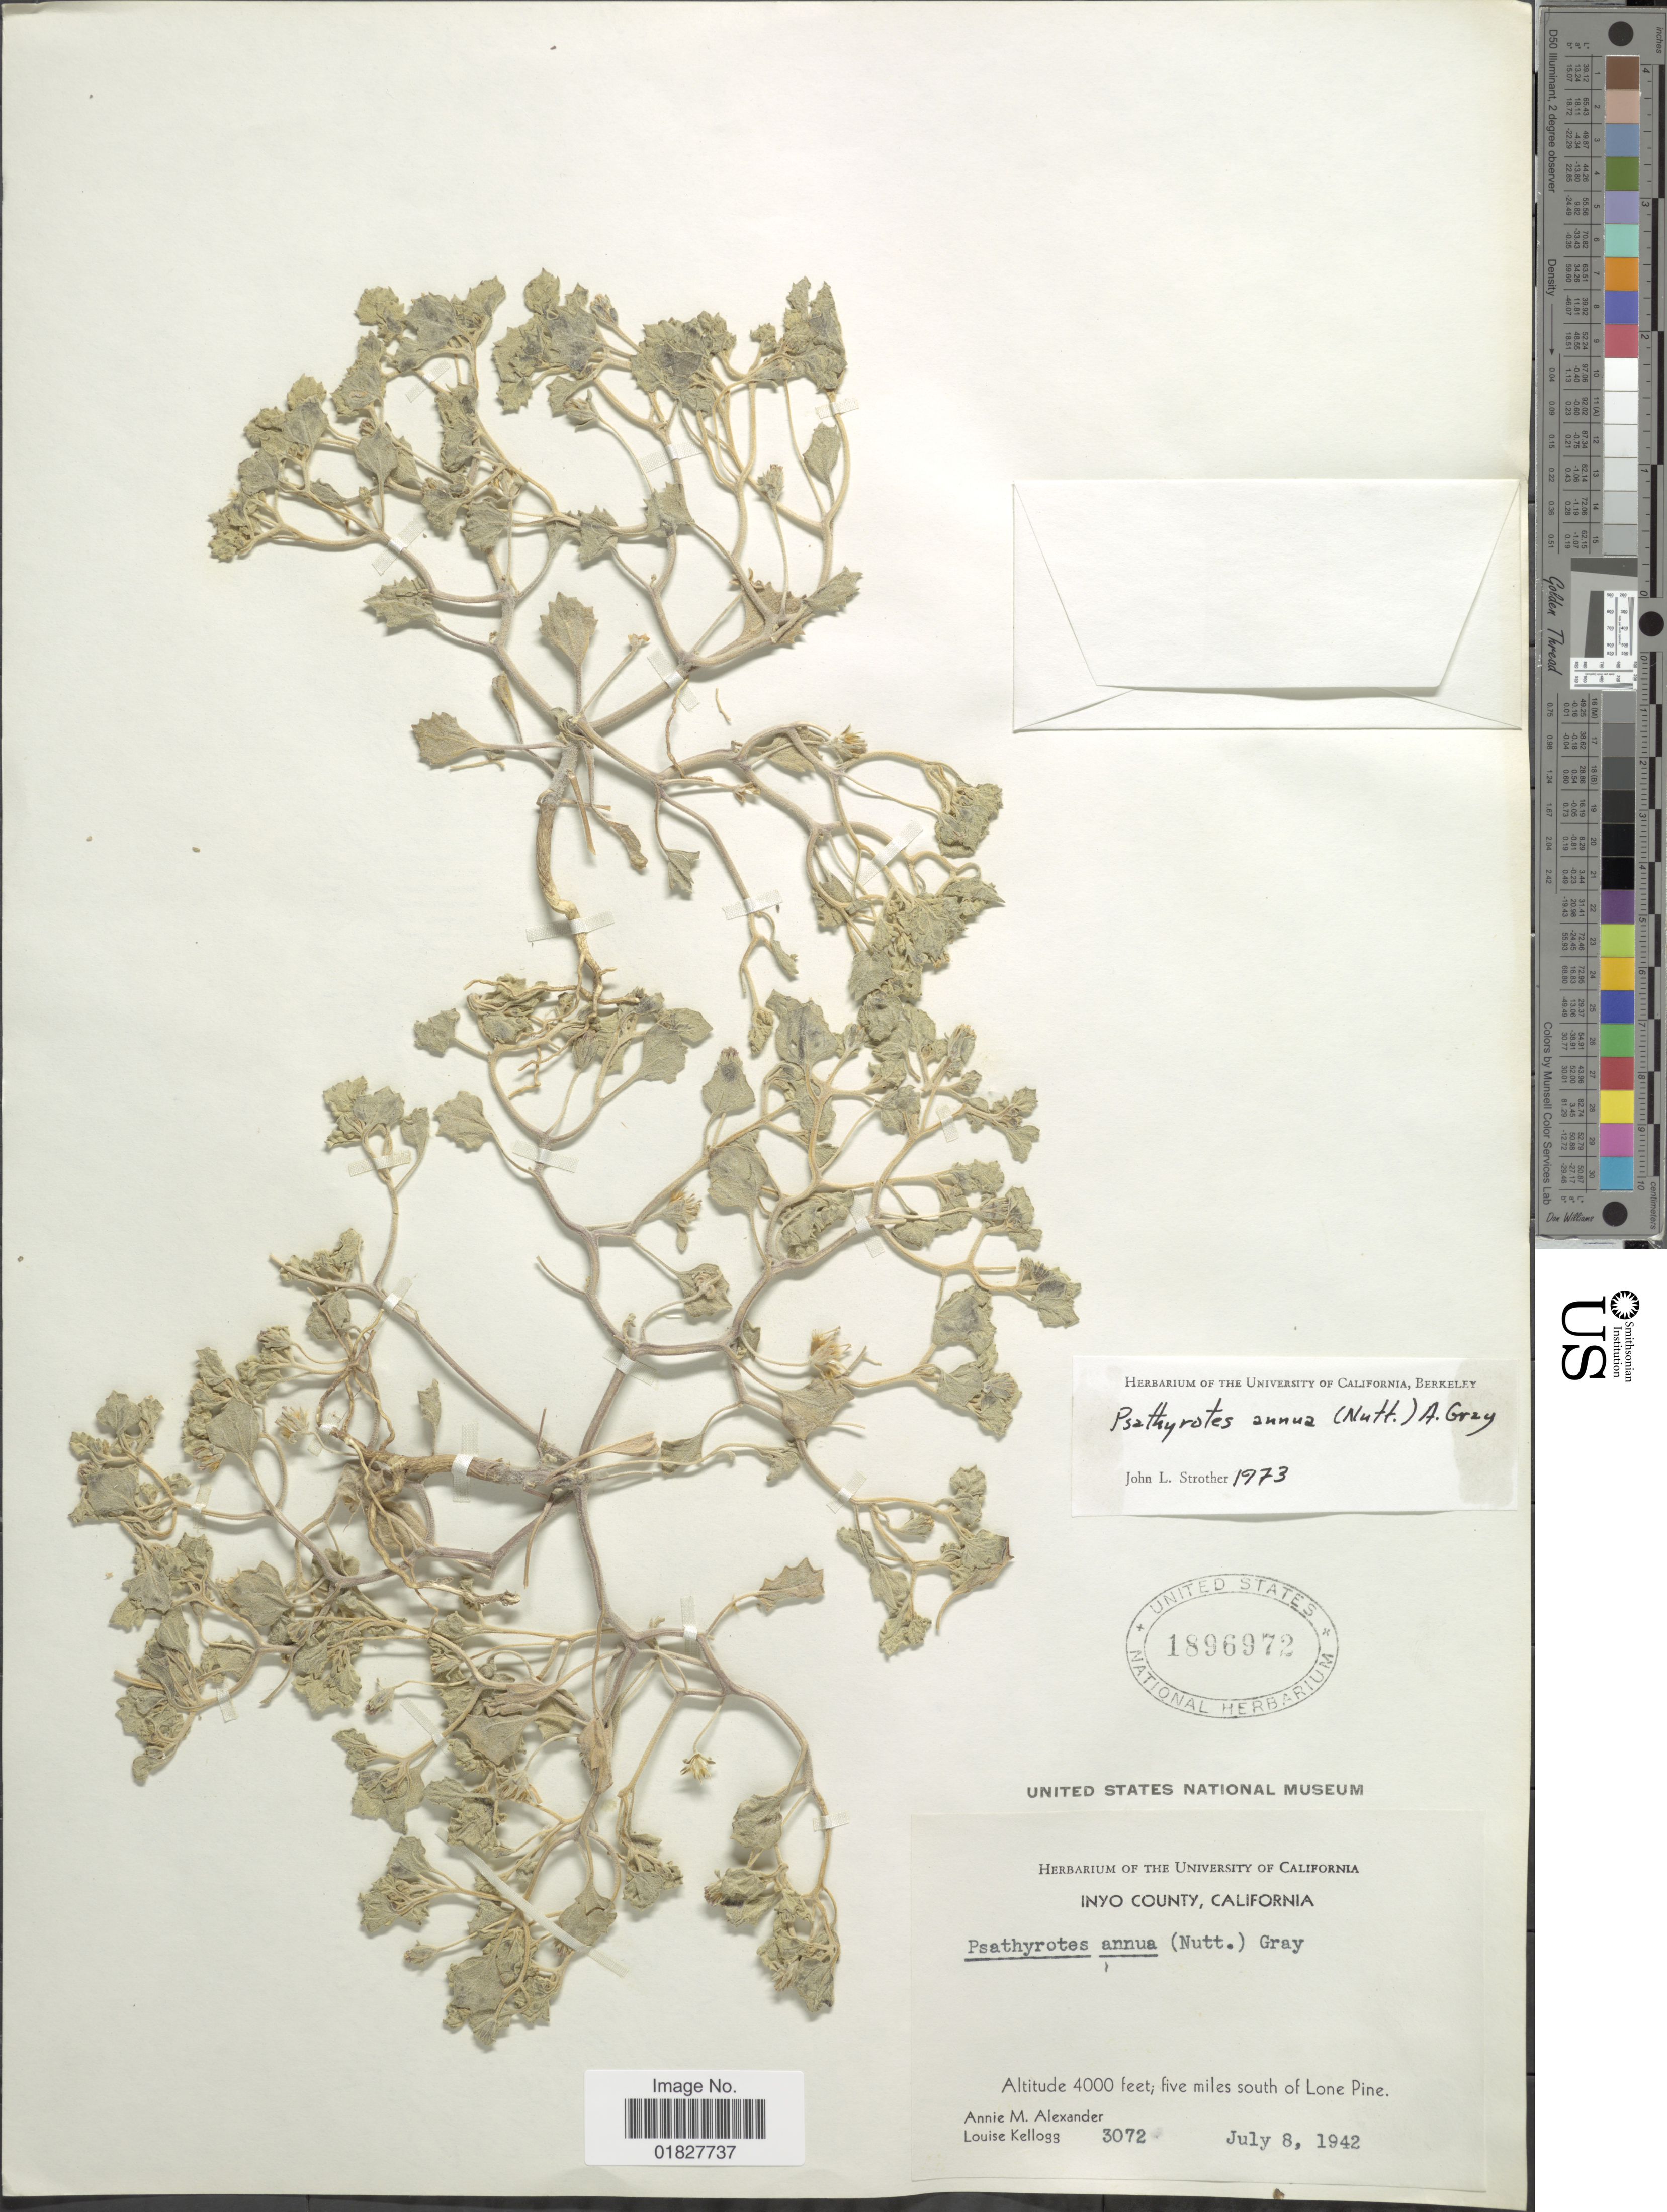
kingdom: Plantae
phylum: Tracheophyta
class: Magnoliopsida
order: Asterales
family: Asteraceae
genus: Psathyrotes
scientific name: Psathyrotes annua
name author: (Nutt.) A. Gray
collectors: A. M. Alexander & L. Kellogg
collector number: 3072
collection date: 1942-07-08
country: United States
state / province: California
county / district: Inyo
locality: Inyo County, five miles south of Lone Pine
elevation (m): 1219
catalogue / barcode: US 1896972